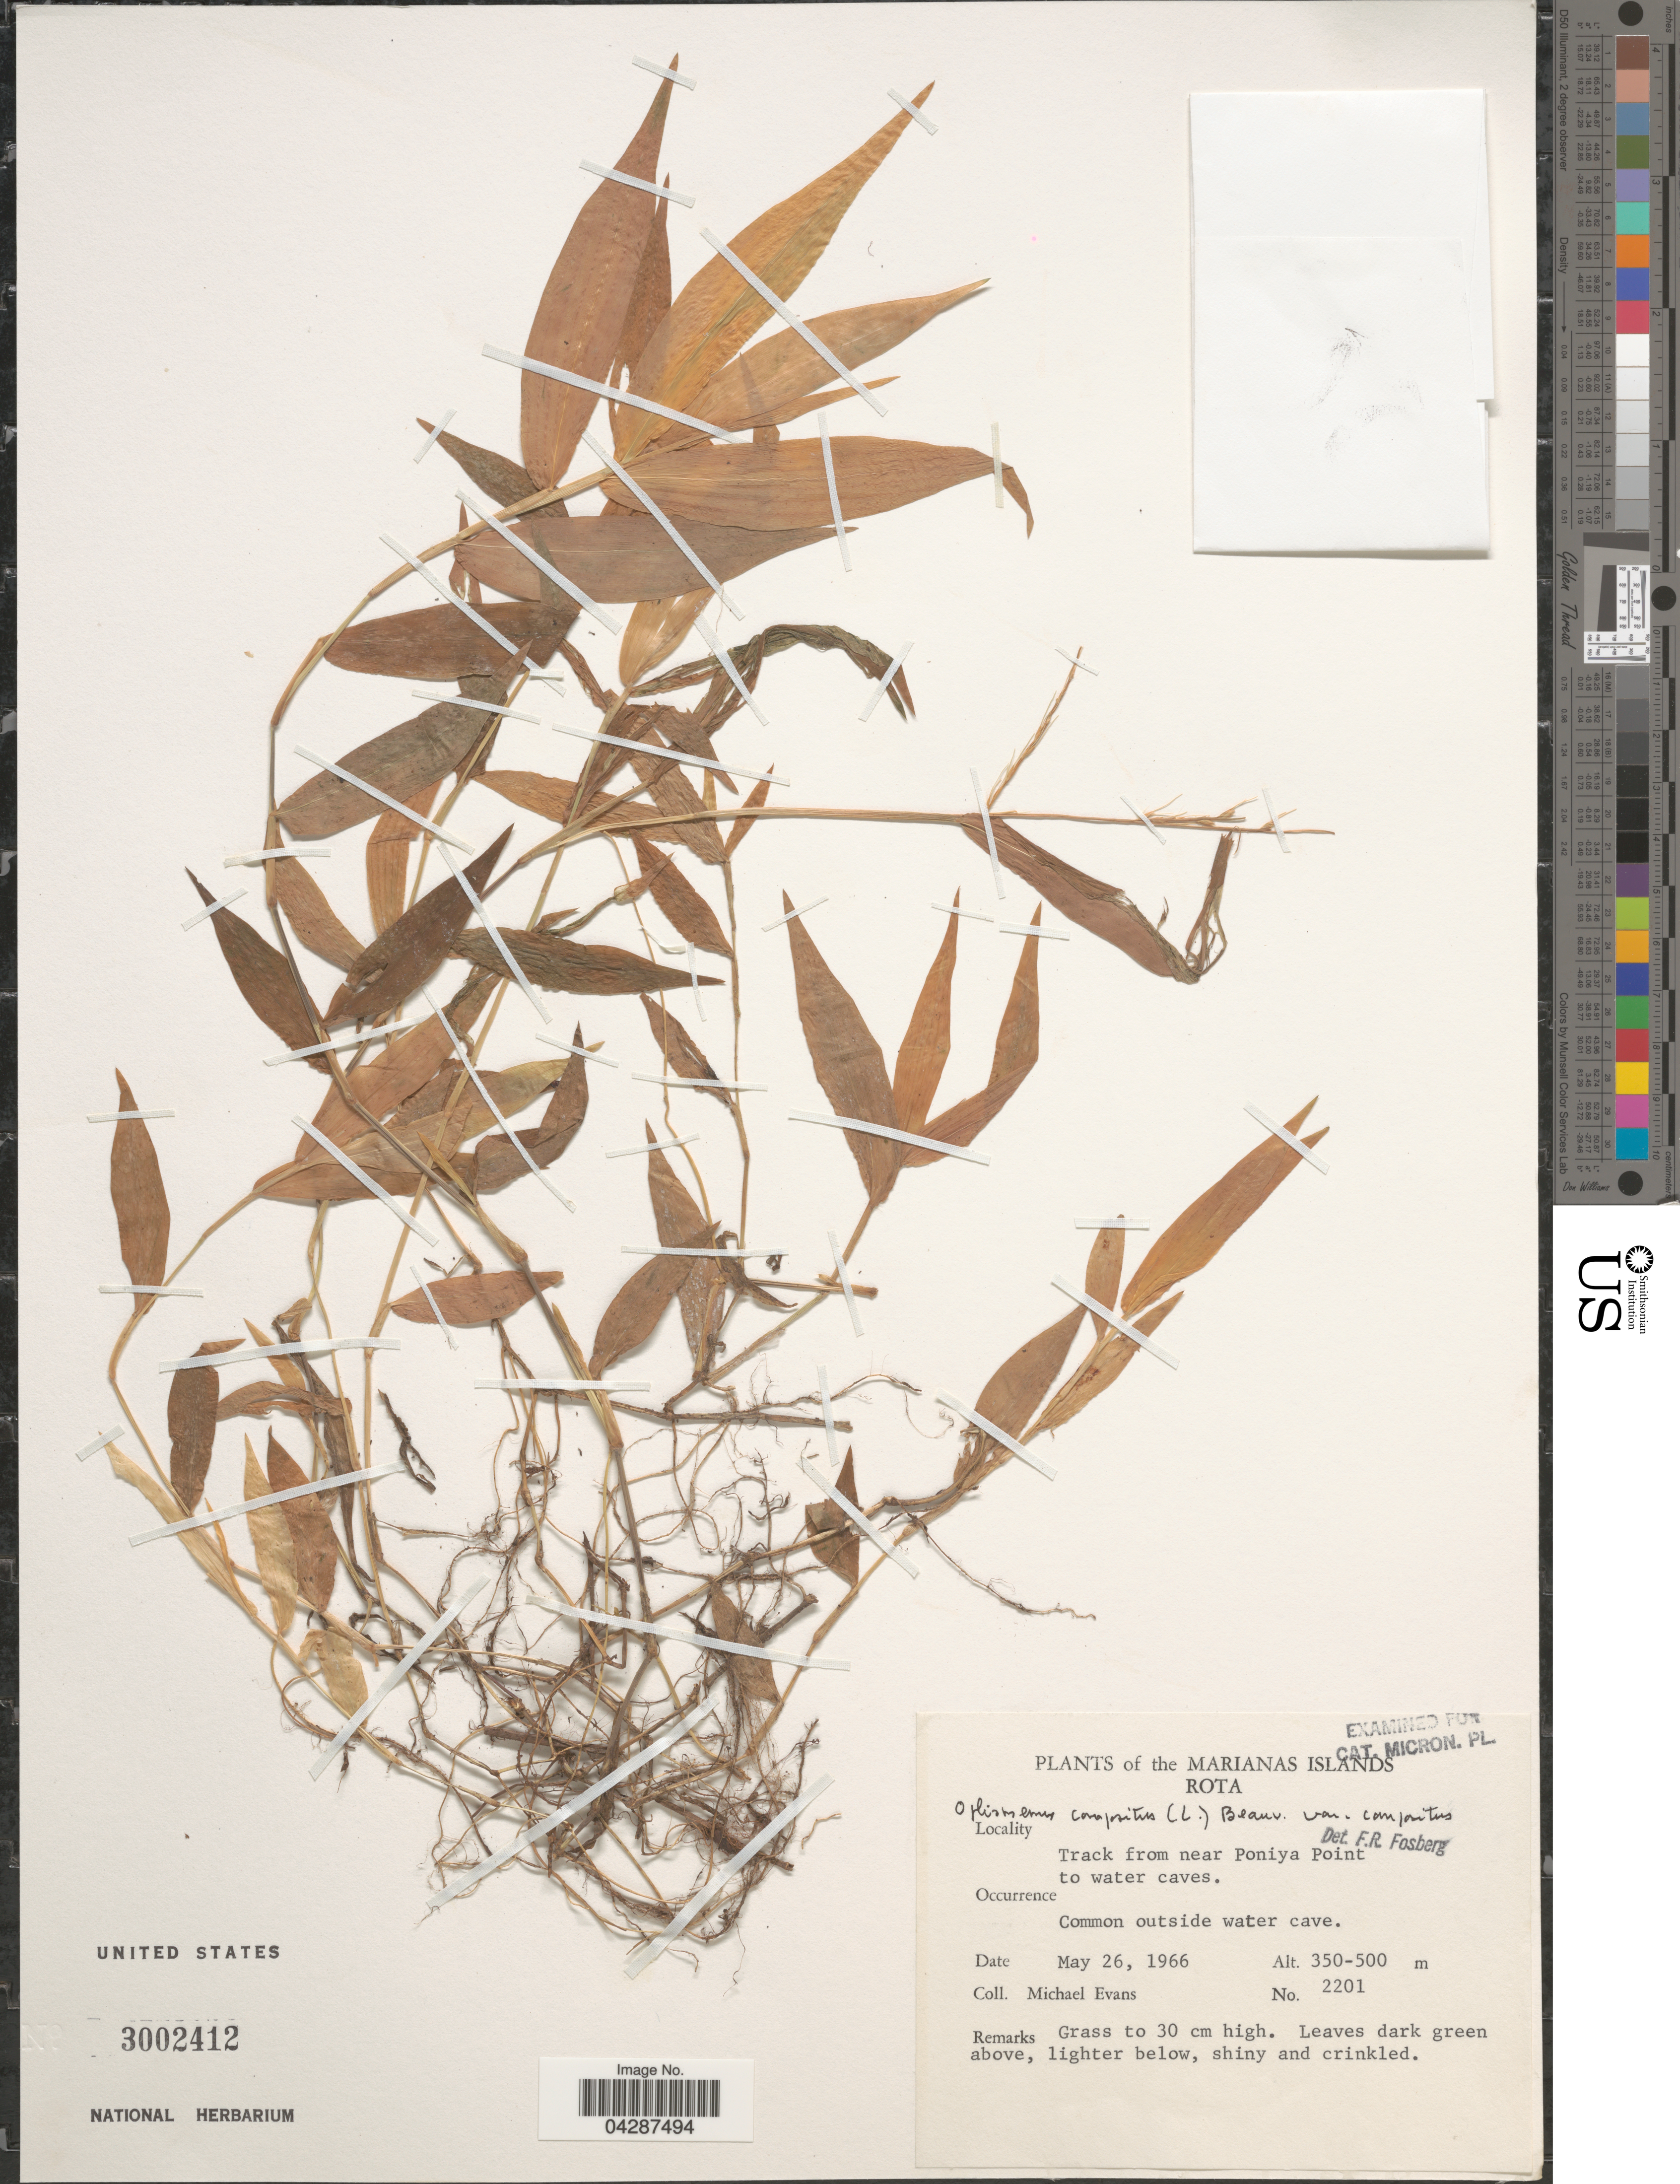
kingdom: Plantae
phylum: Tracheophyta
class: Liliopsida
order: Poales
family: Poaceae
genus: Oplismenus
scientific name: Oplismenus compositus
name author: (L.) P. Beauv.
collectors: M. Evans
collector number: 2201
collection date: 1966-05-26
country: Northern Mariana Islands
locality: The Marianas Islands. Rota. Track from near Poniya Point to water caves. Common outside water cave.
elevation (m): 350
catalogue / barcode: US 3002412